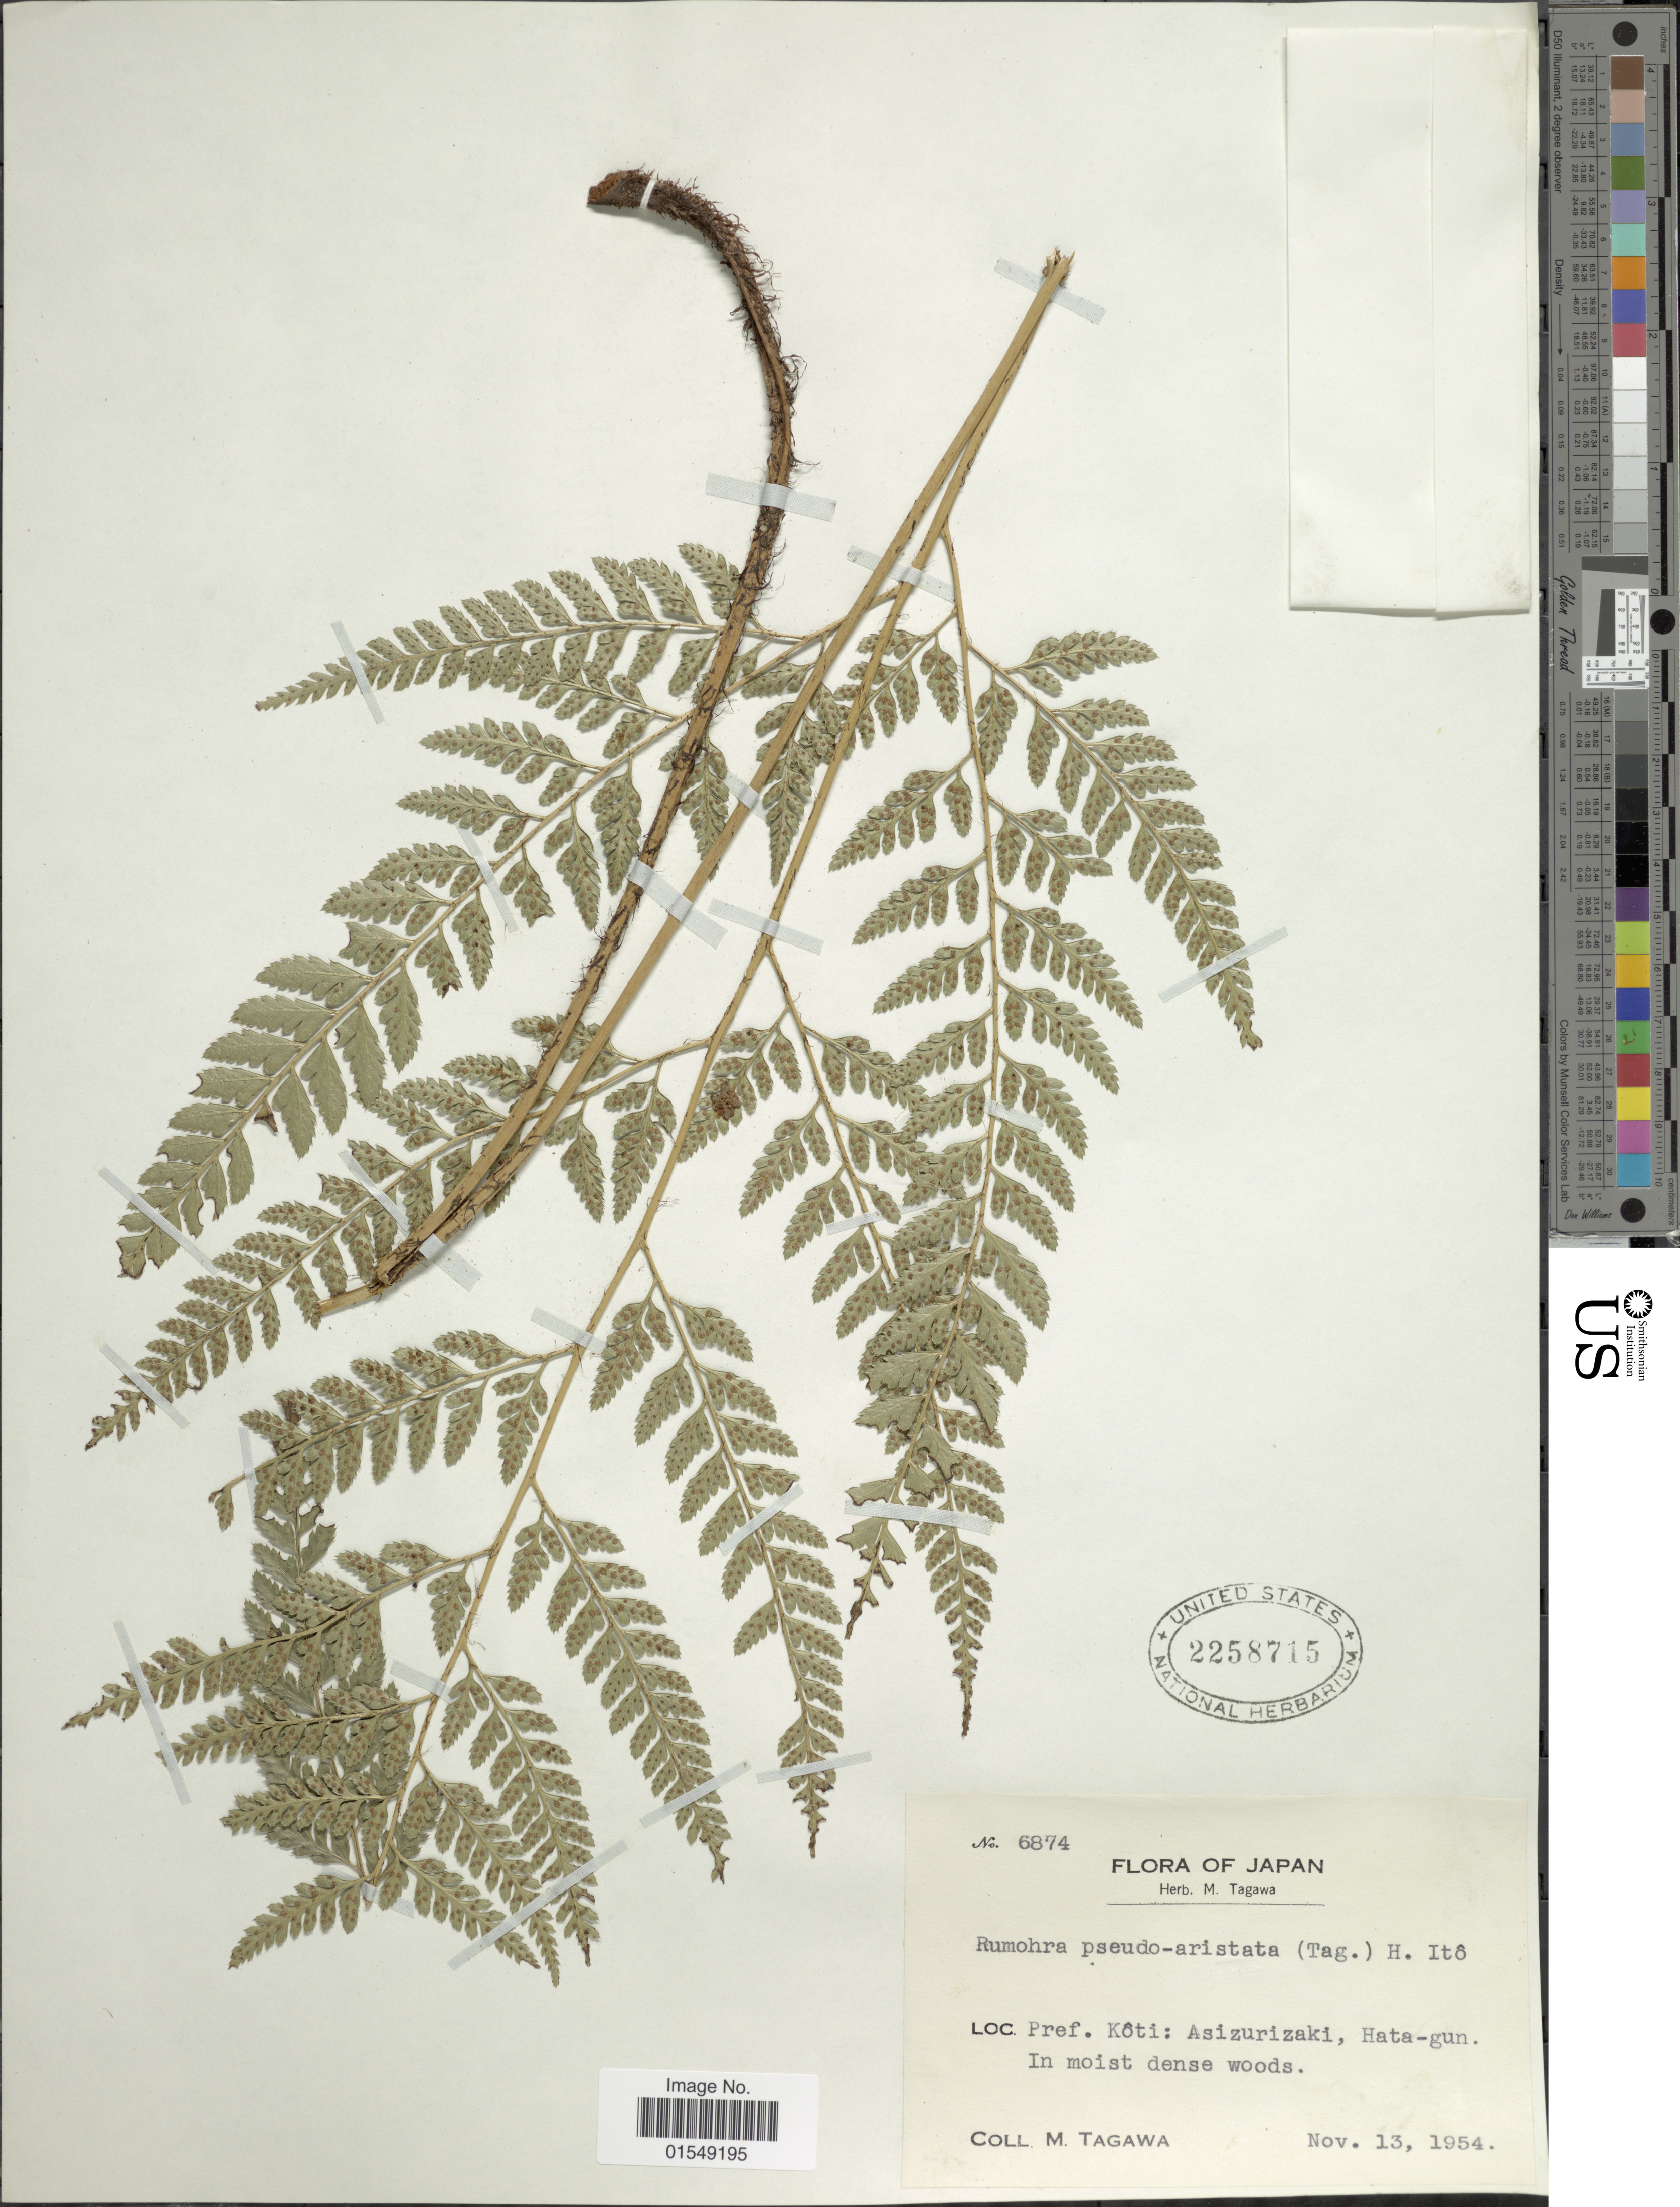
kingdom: Plantae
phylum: Tracheophyta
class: Polypodiopsida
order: Polypodiales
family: Dryopteridaceae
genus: Arachniodes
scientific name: Arachniodes pseudoaristata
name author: (Tagawa) Ohwi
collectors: M. Tagawa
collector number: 6874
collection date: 1954-11-13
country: Japan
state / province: Koti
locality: Kôti, Asizurizaki, Hata-gun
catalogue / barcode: US 2258715